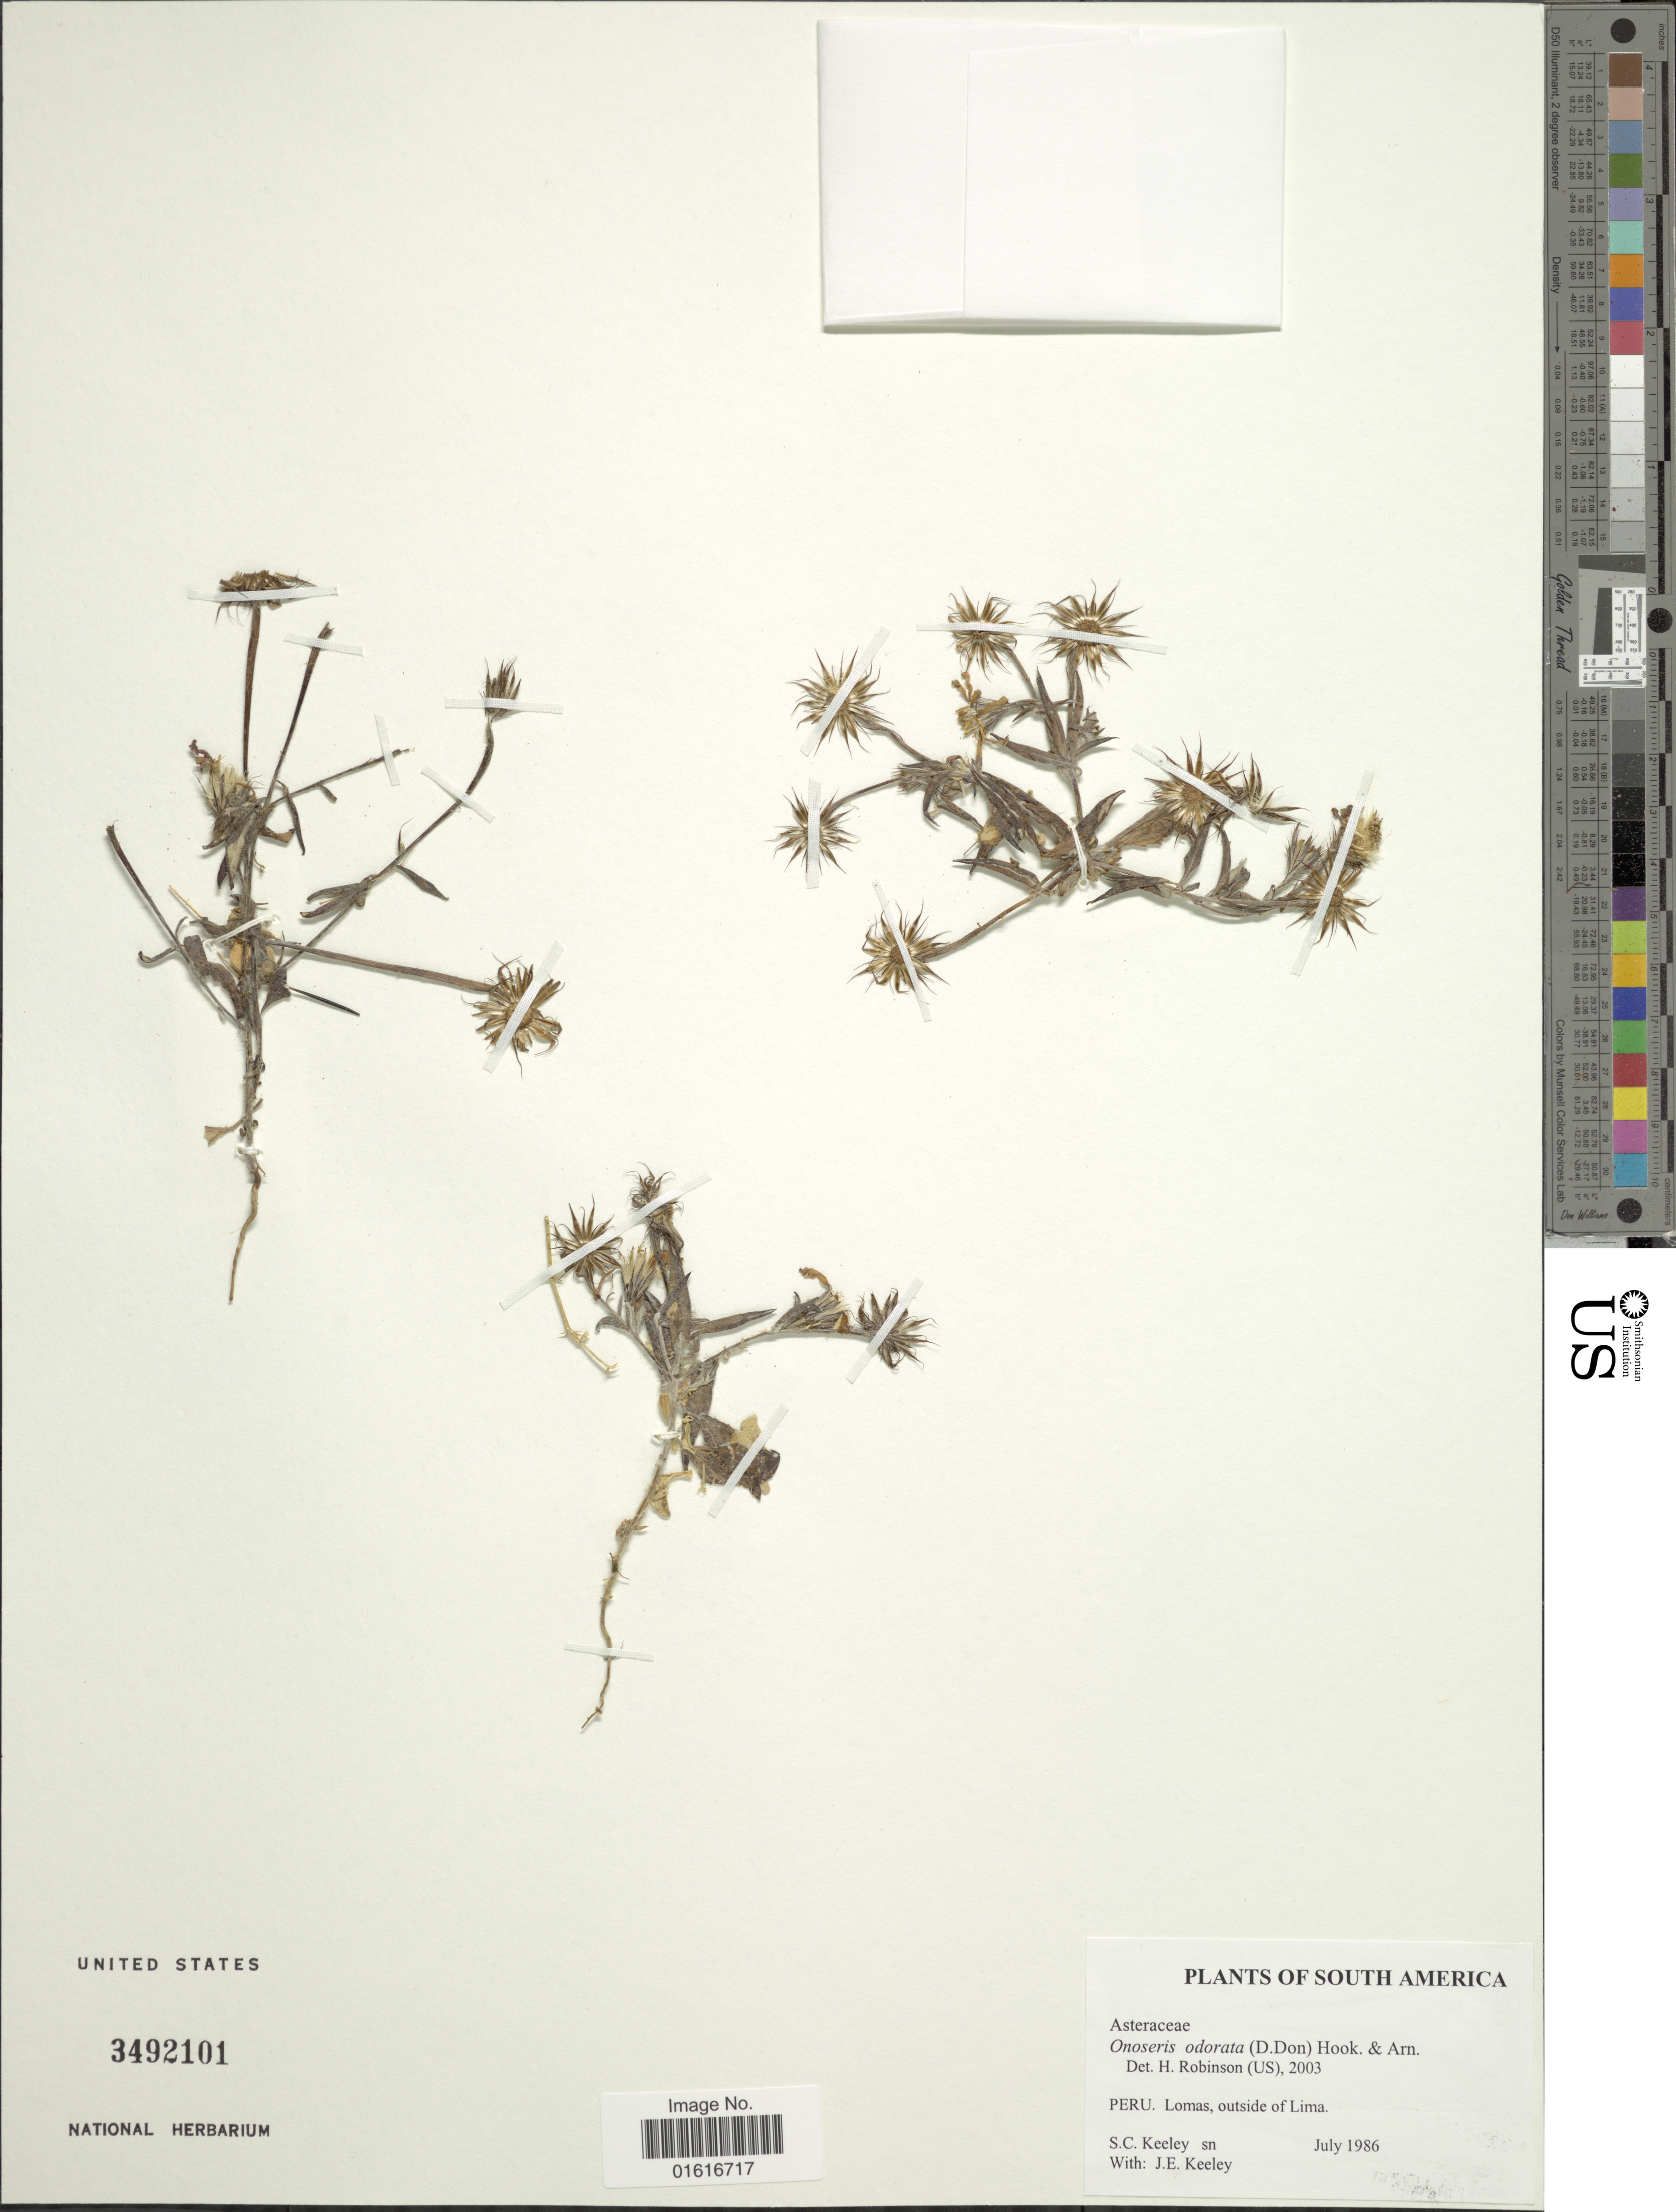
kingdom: Plantae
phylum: Tracheophyta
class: Magnoliopsida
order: Asterales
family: Asteraceae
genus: Onoseris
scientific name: Onoseris odorata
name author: (D. Don) Hook. & Arn.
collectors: S. C. Keeley & J. E. Keeley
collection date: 1986-07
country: Peru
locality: Lomas, outside of Lima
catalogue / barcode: US 3492101